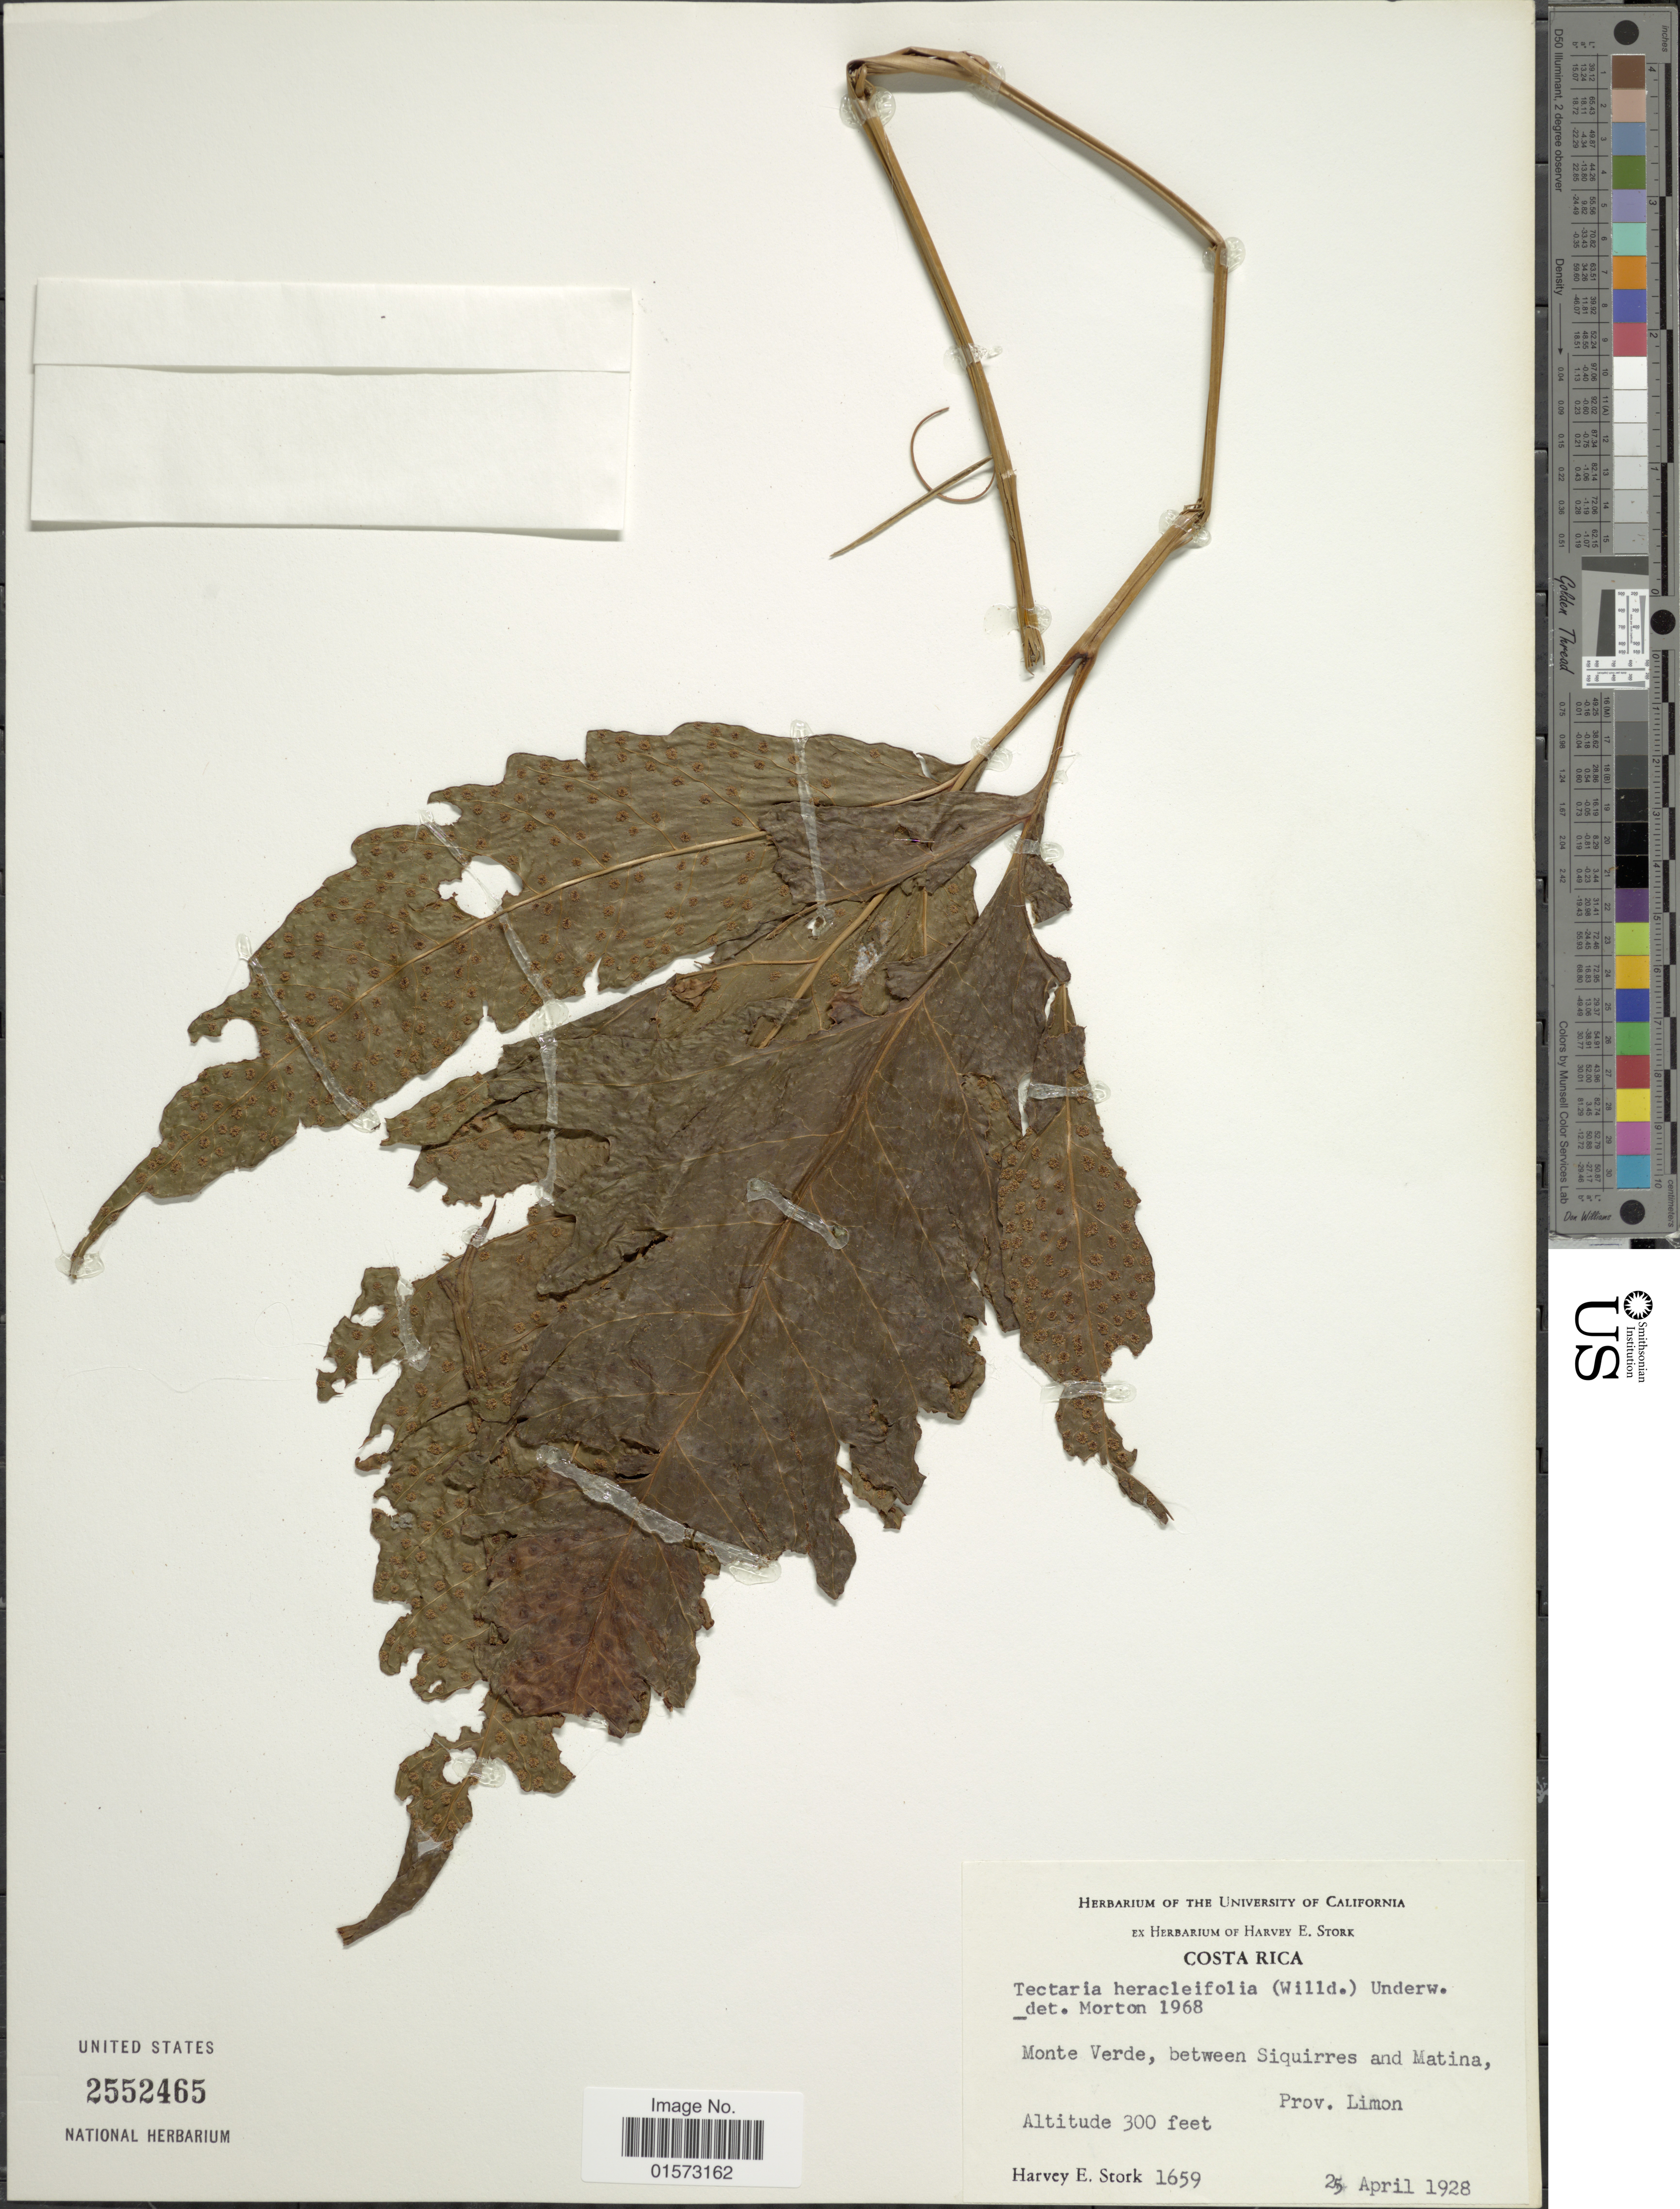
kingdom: Plantae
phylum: Tracheophyta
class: Polypodiopsida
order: Polypodiales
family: Tectariaceae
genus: Tectaria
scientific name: Tectaria heracleifolia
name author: (Willd.) Underw.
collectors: H. E. Stork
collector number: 1659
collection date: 1928-04-25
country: Costa Rica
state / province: Limón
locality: Monte Verde, between Siquirres and Matina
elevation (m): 91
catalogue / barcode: US 2552465